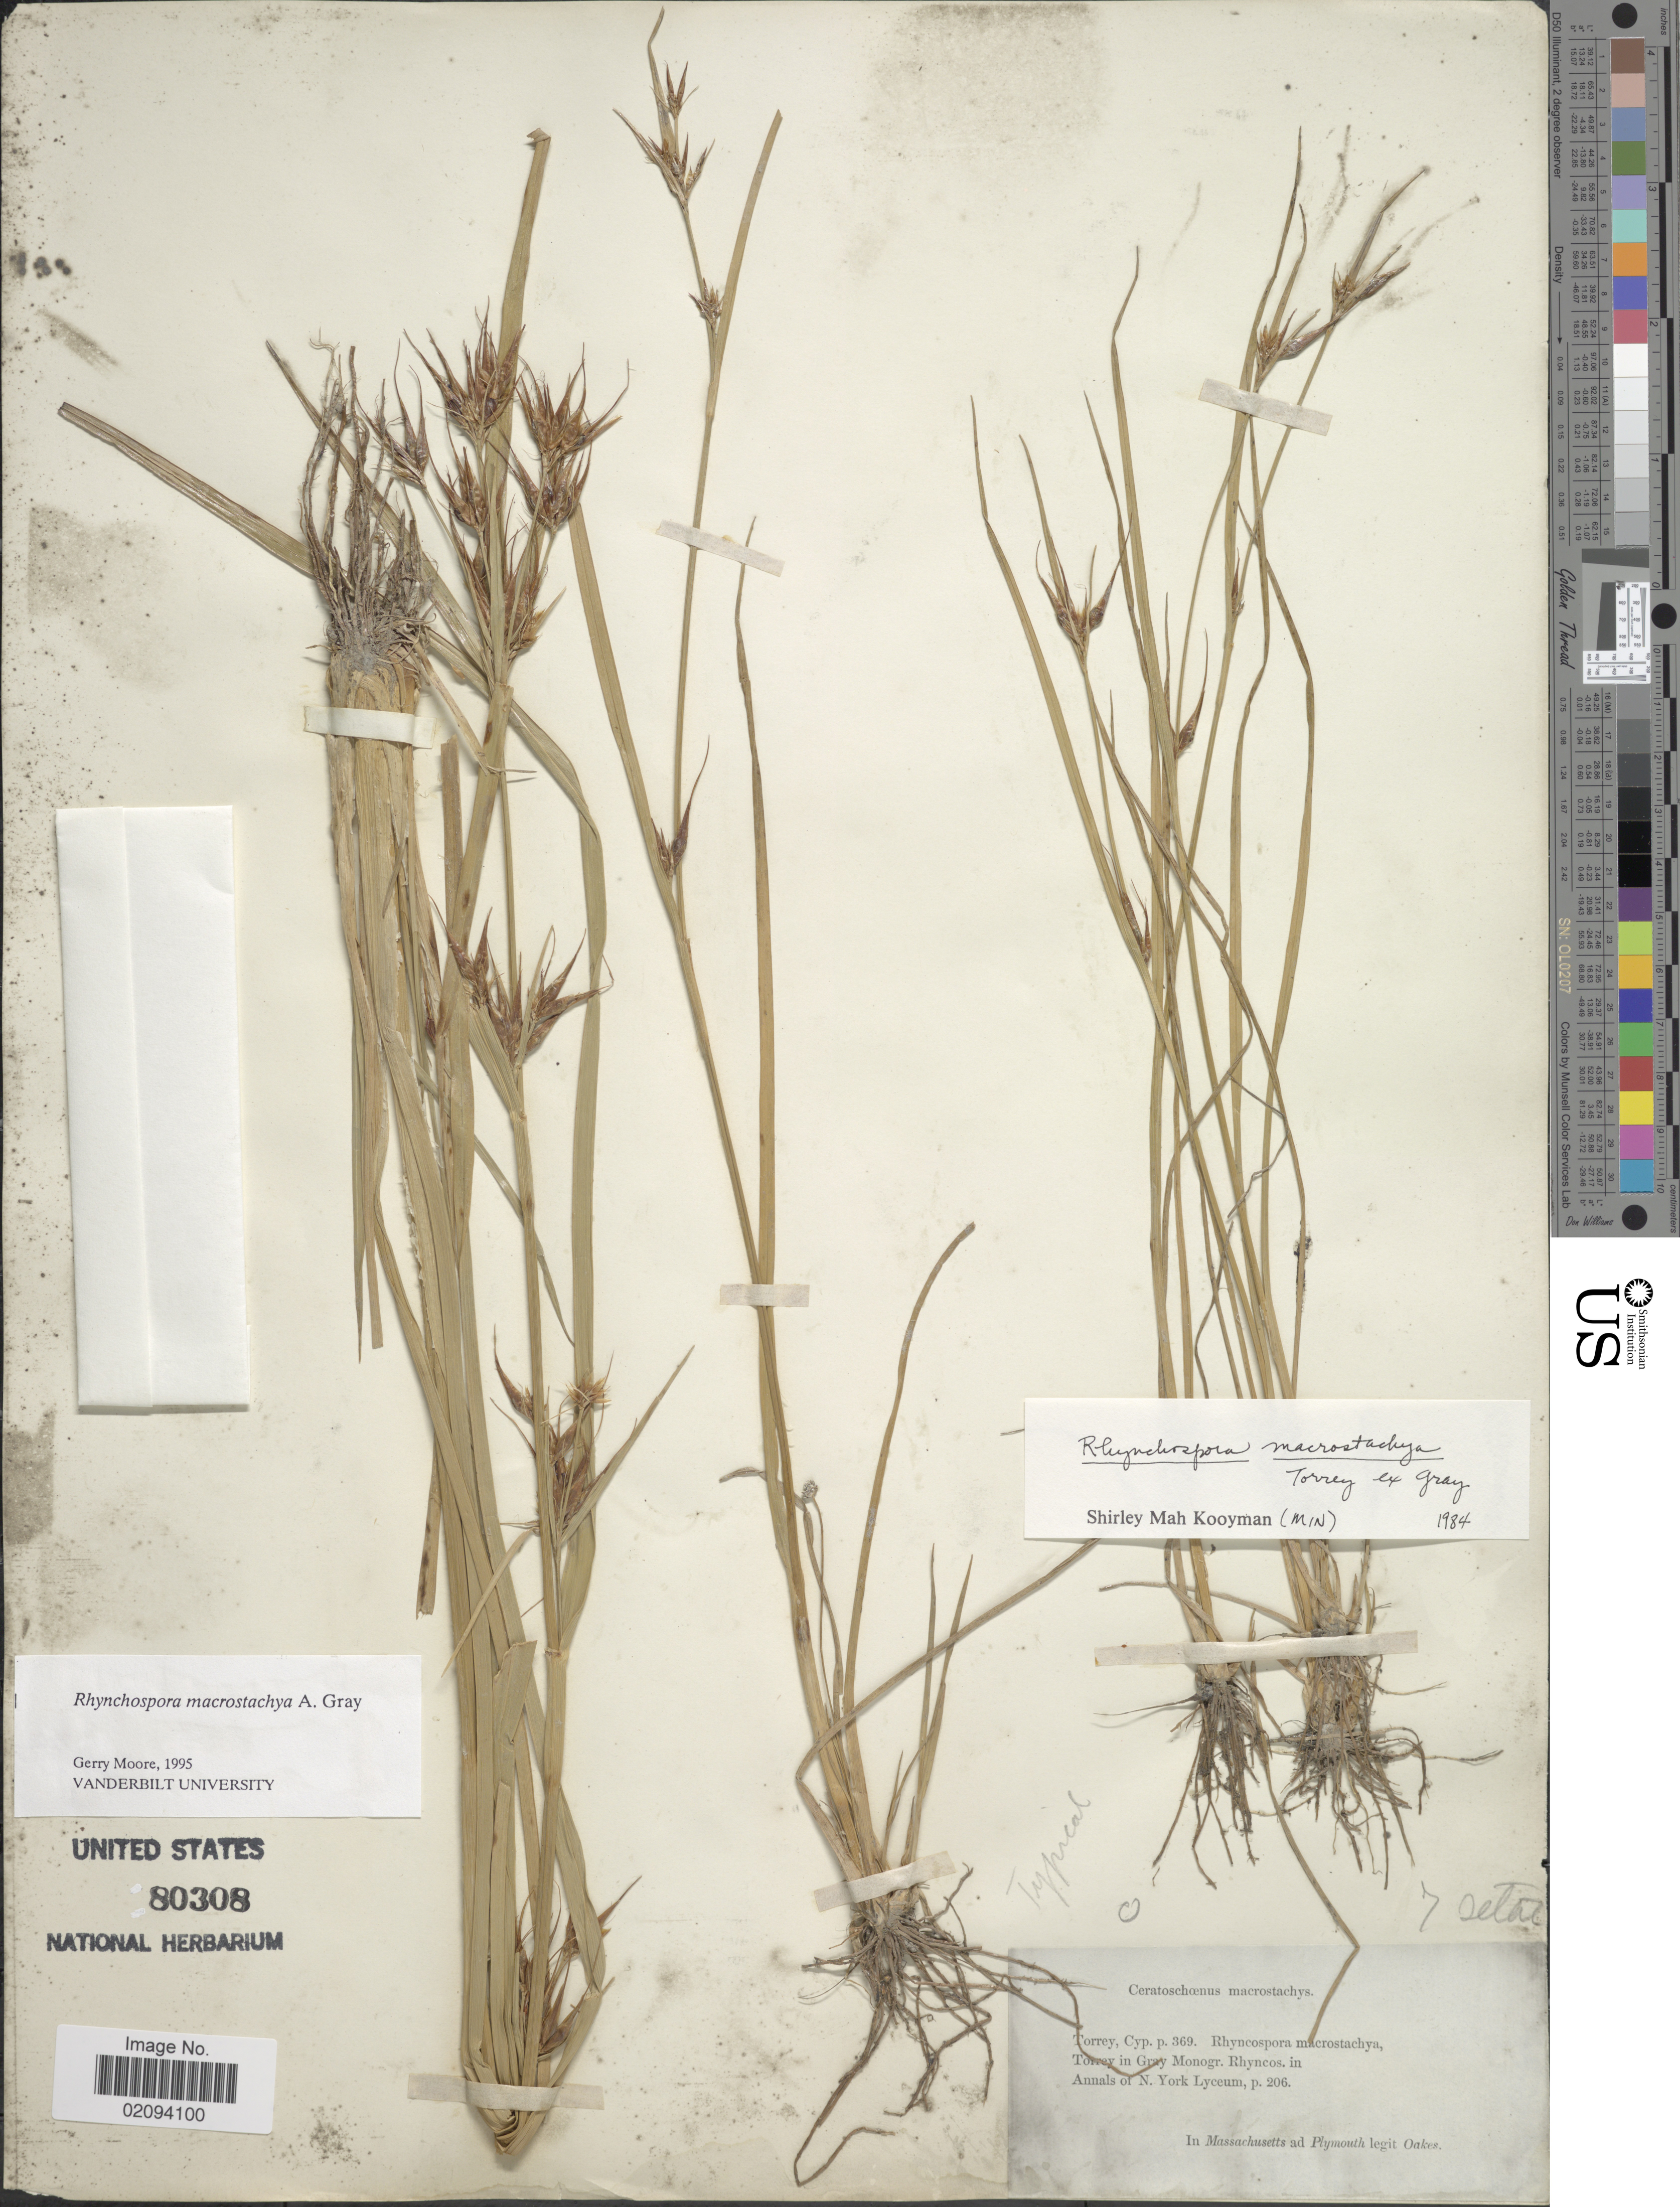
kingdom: Plantae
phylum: Tracheophyta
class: Liliopsida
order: Poales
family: Cyperaceae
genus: Rhynchospora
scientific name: Rhynchospora macrostachya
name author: Torr. ex A. Gray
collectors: -. Oakes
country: United States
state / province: Massachusetts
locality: ad Plymouth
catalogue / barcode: US 80308